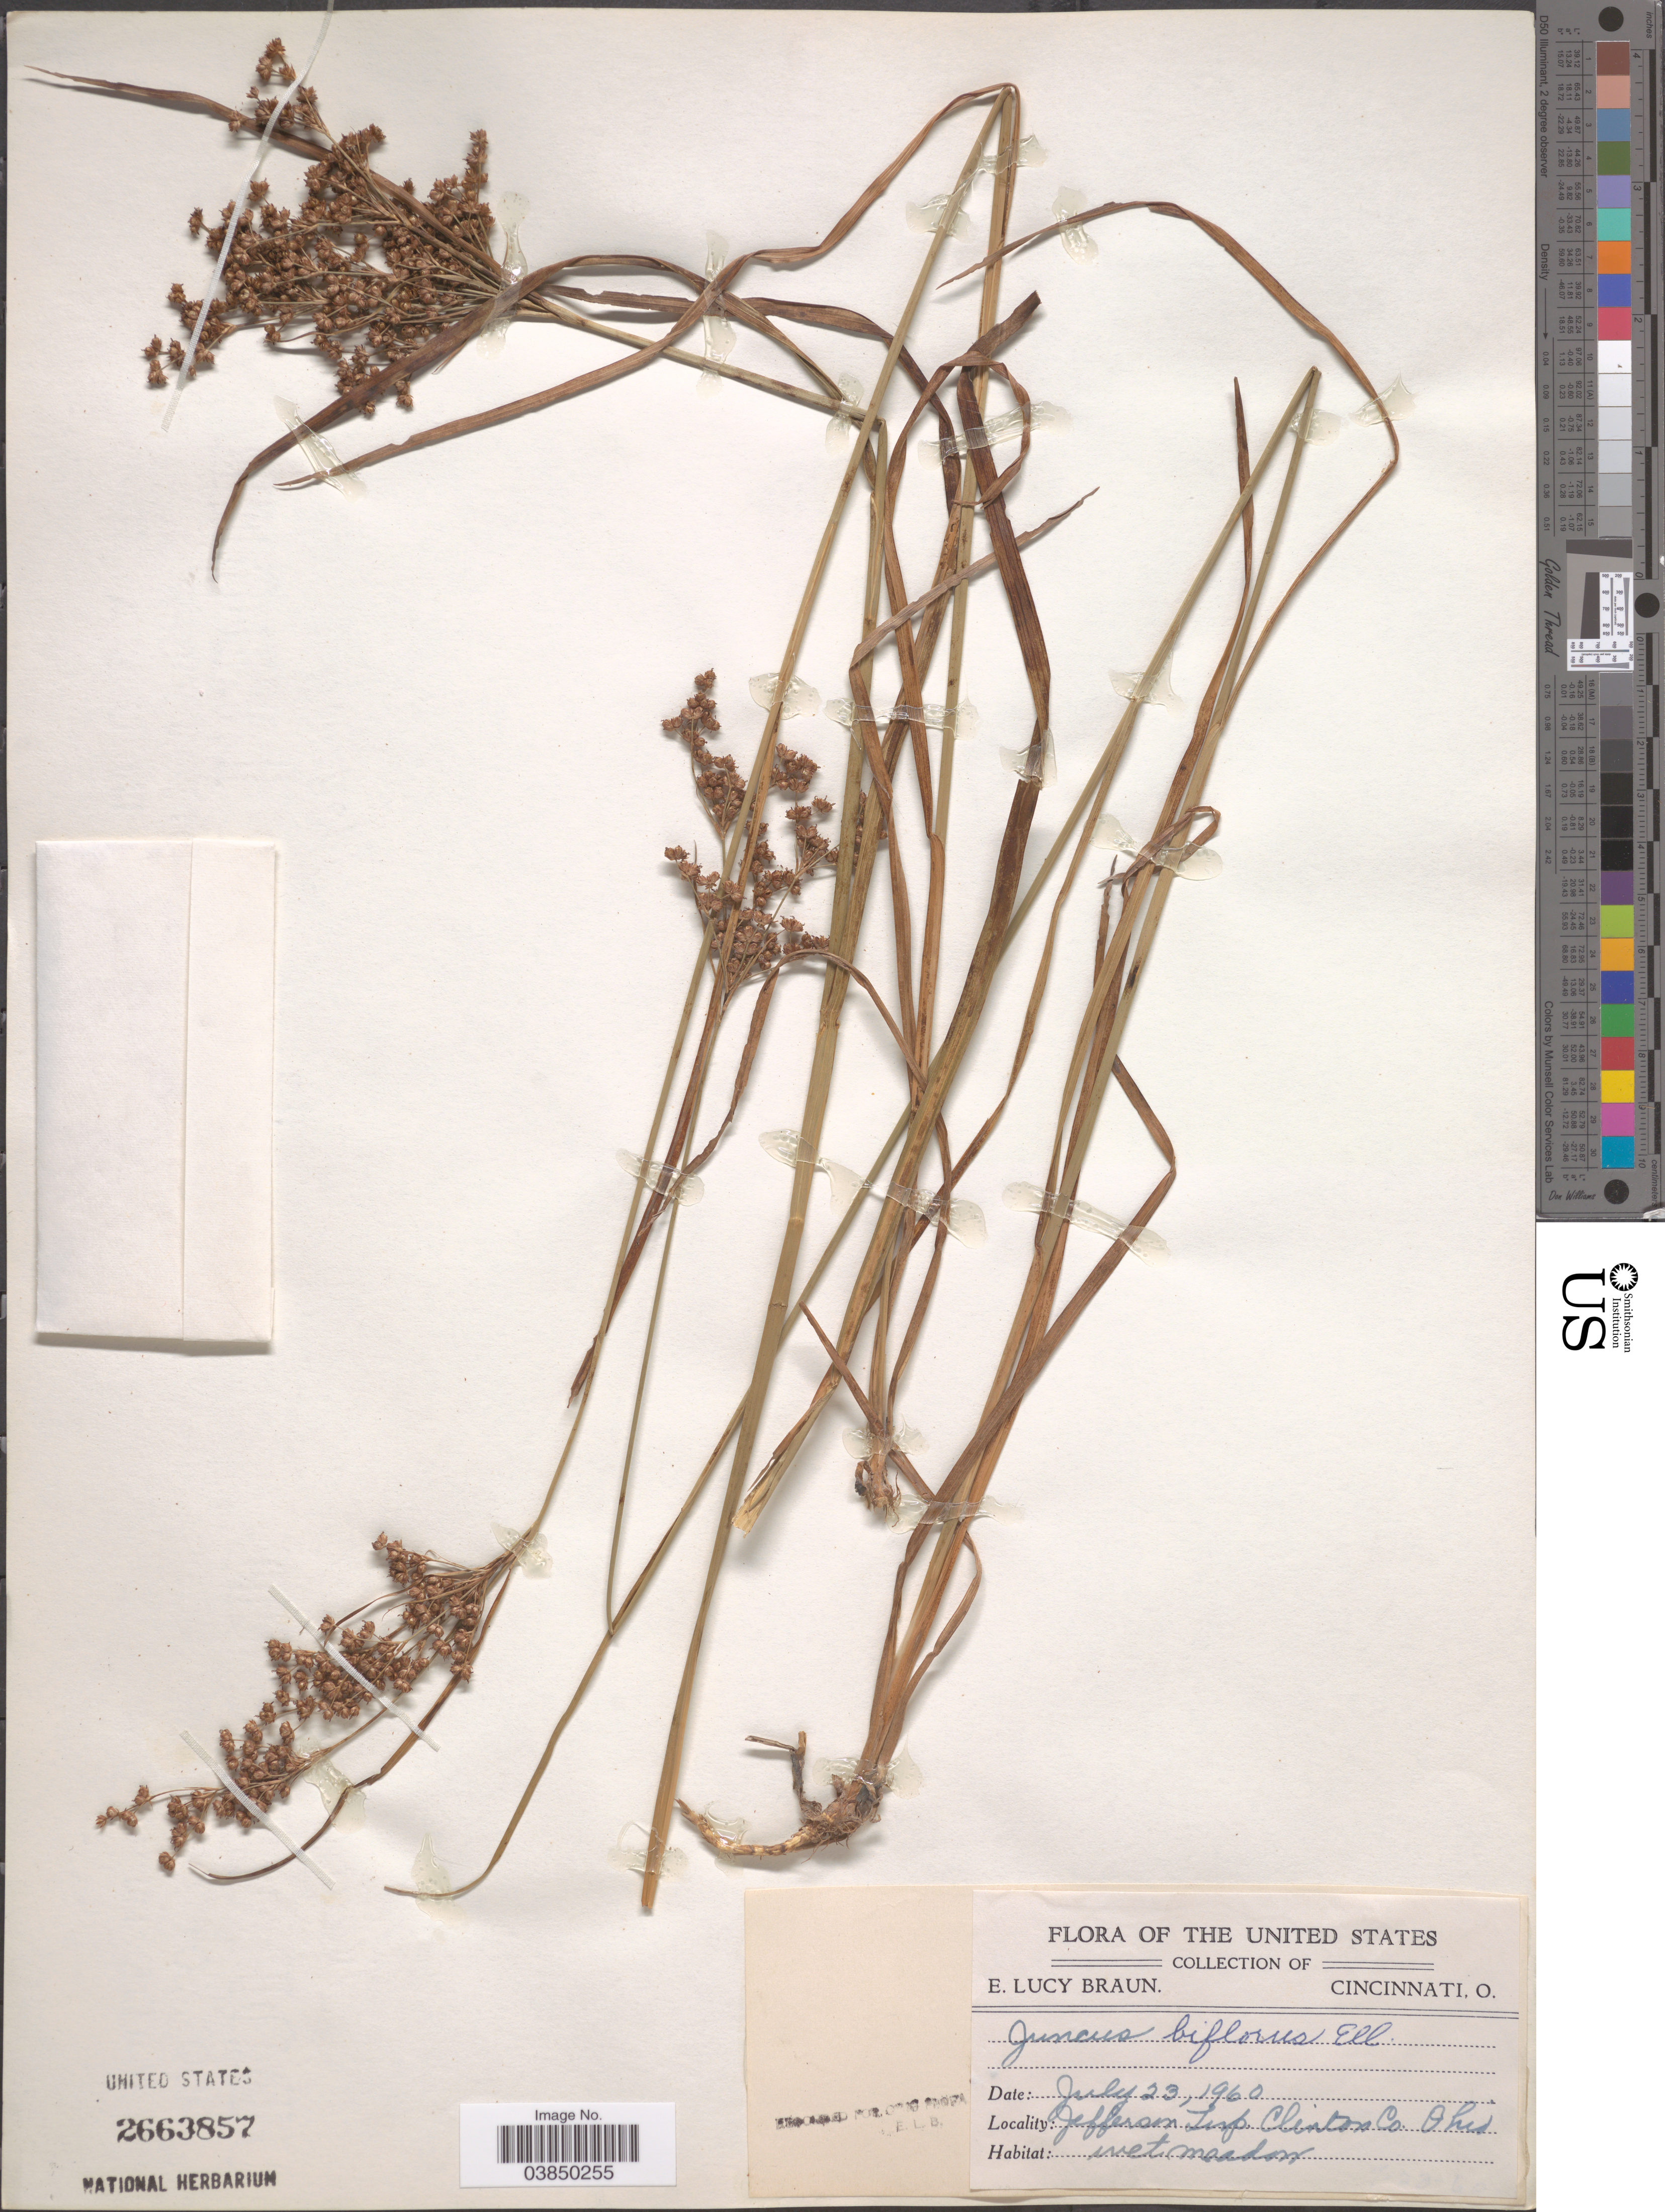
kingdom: Plantae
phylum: Tracheophyta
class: Liliopsida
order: Poales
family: Juncaceae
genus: Juncus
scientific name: Juncus biflorus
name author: Ell.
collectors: E. L. Braun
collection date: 1960-07-23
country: United States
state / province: Ohio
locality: Jefferson Twp, Clinton Co.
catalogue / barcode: US 2663857